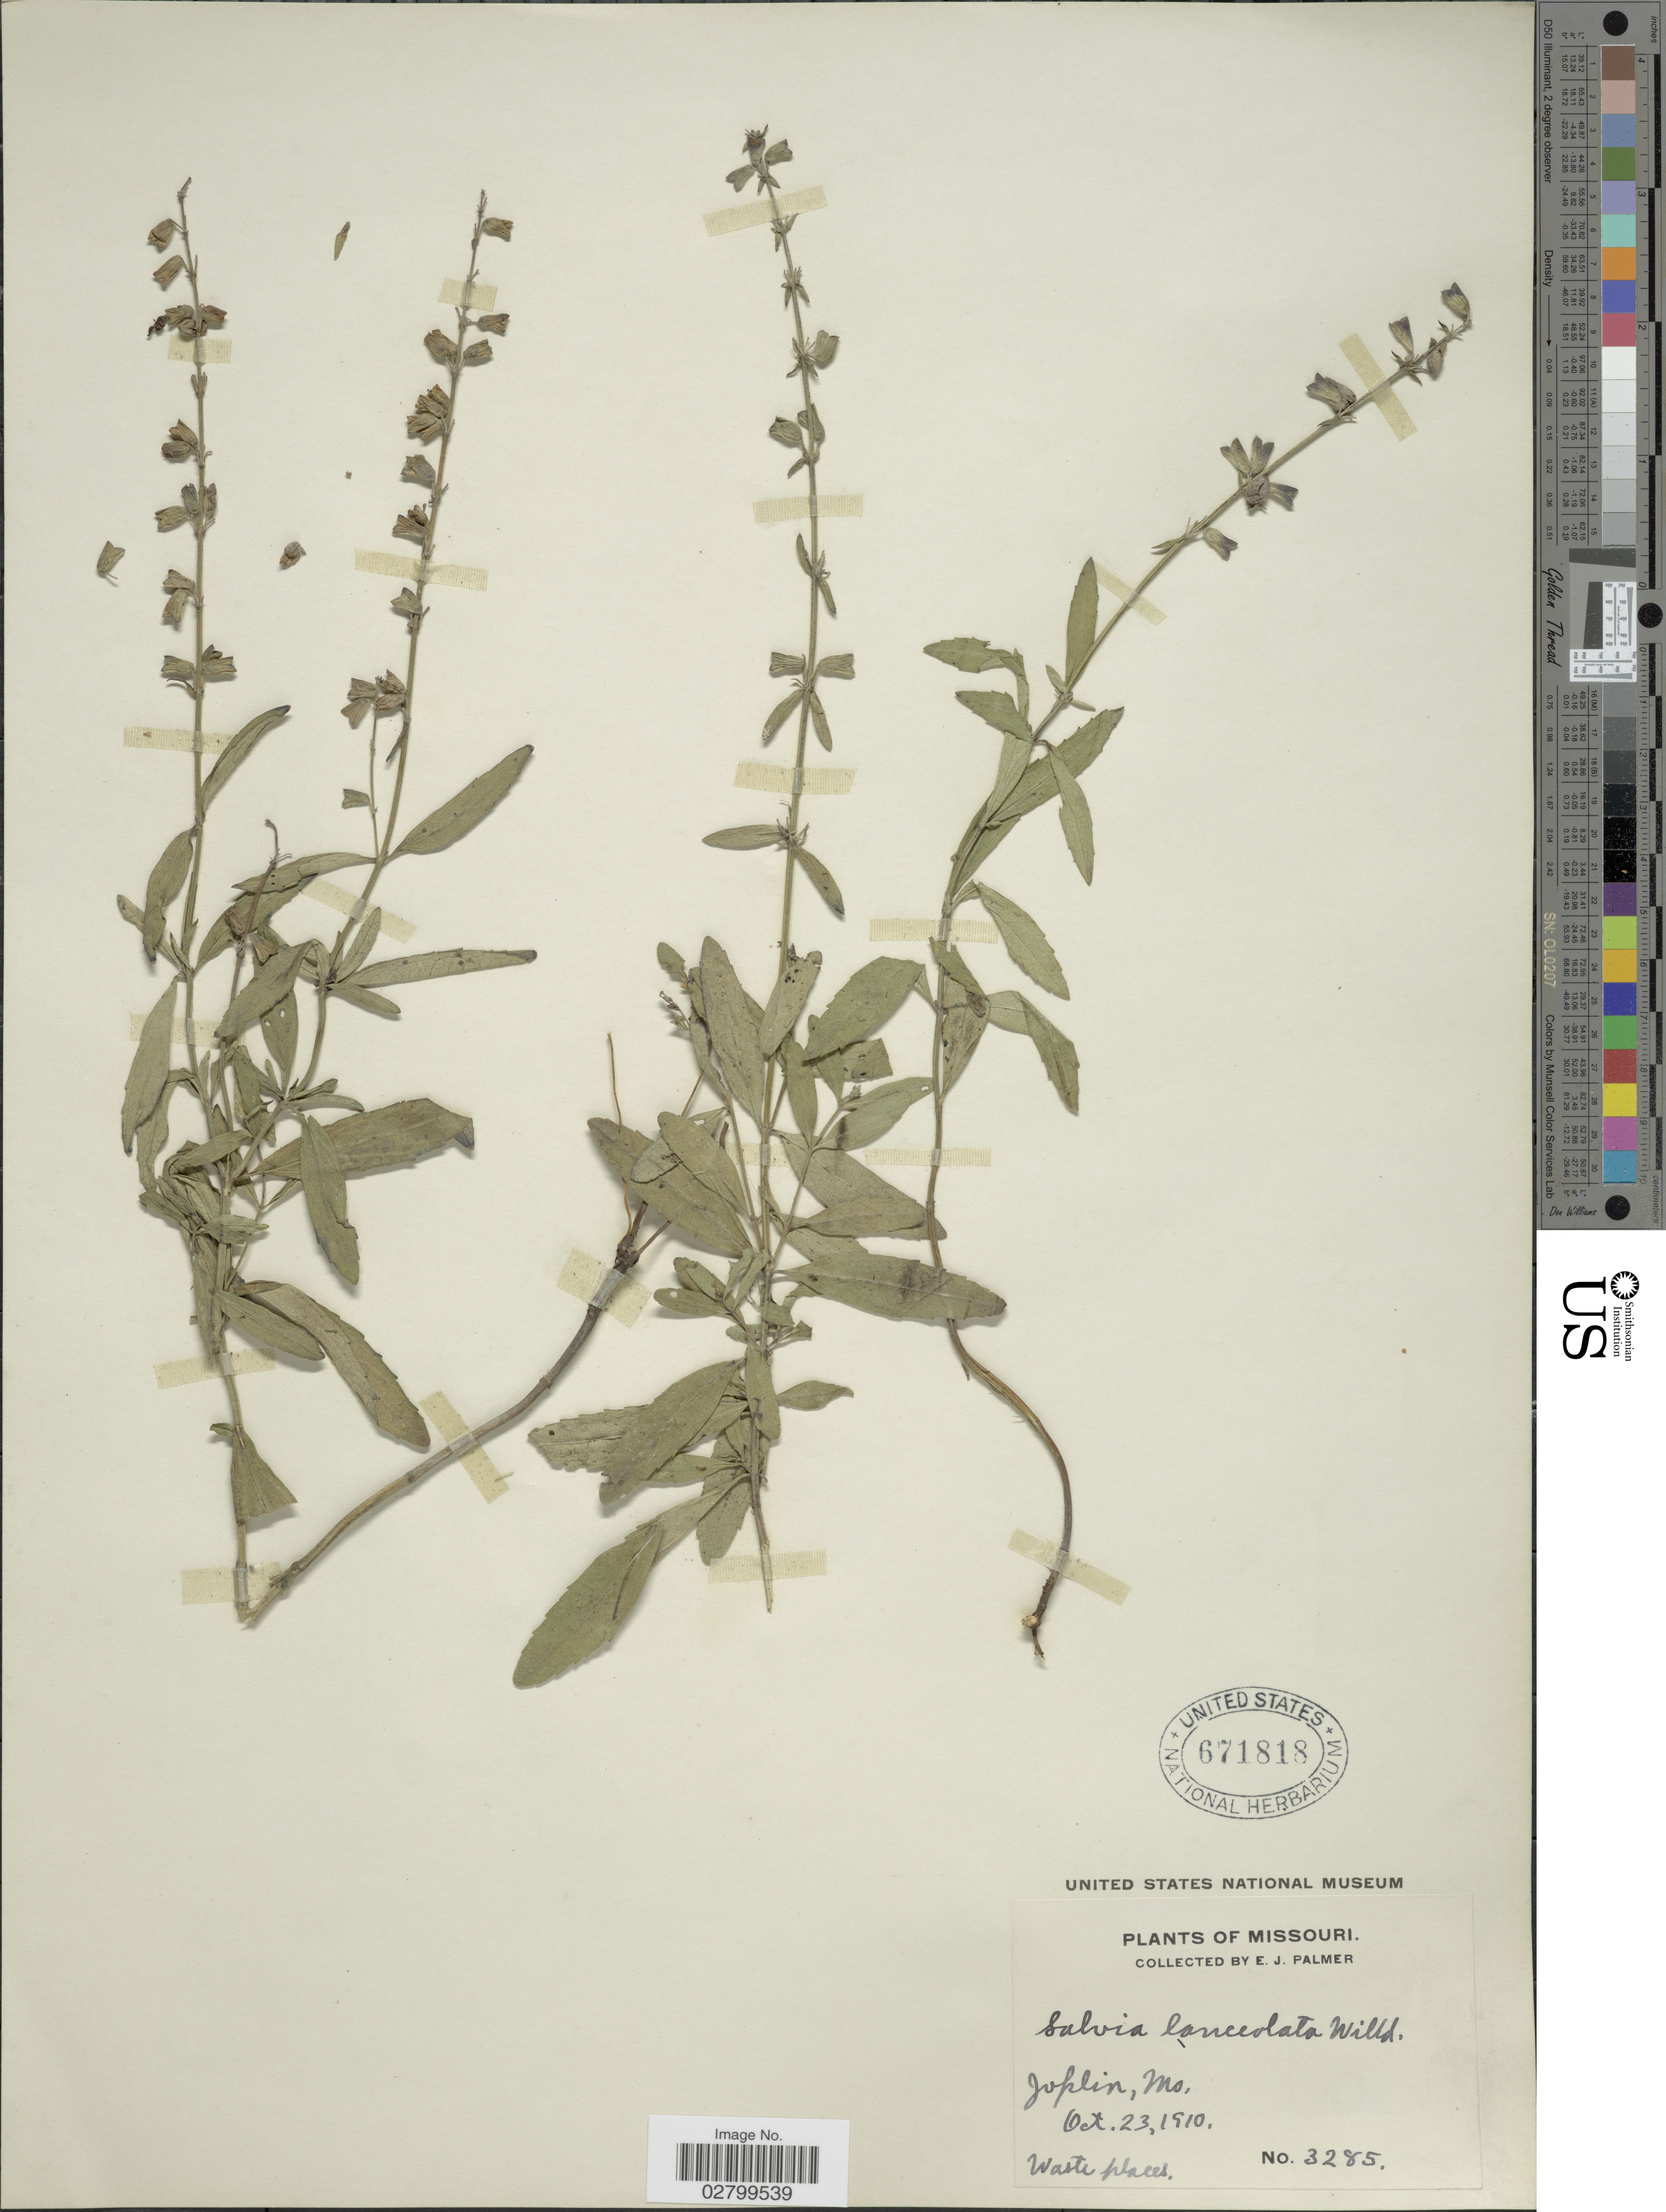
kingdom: Plantae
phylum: Tracheophyta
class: Magnoliopsida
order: Lamiales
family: Lamiaceae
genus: Salvia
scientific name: Salvia lanceolata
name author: Brouss.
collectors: E. J. Palmer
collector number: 3285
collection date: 1910-10-23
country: United States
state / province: Missouri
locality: Joplin.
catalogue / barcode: US 671818